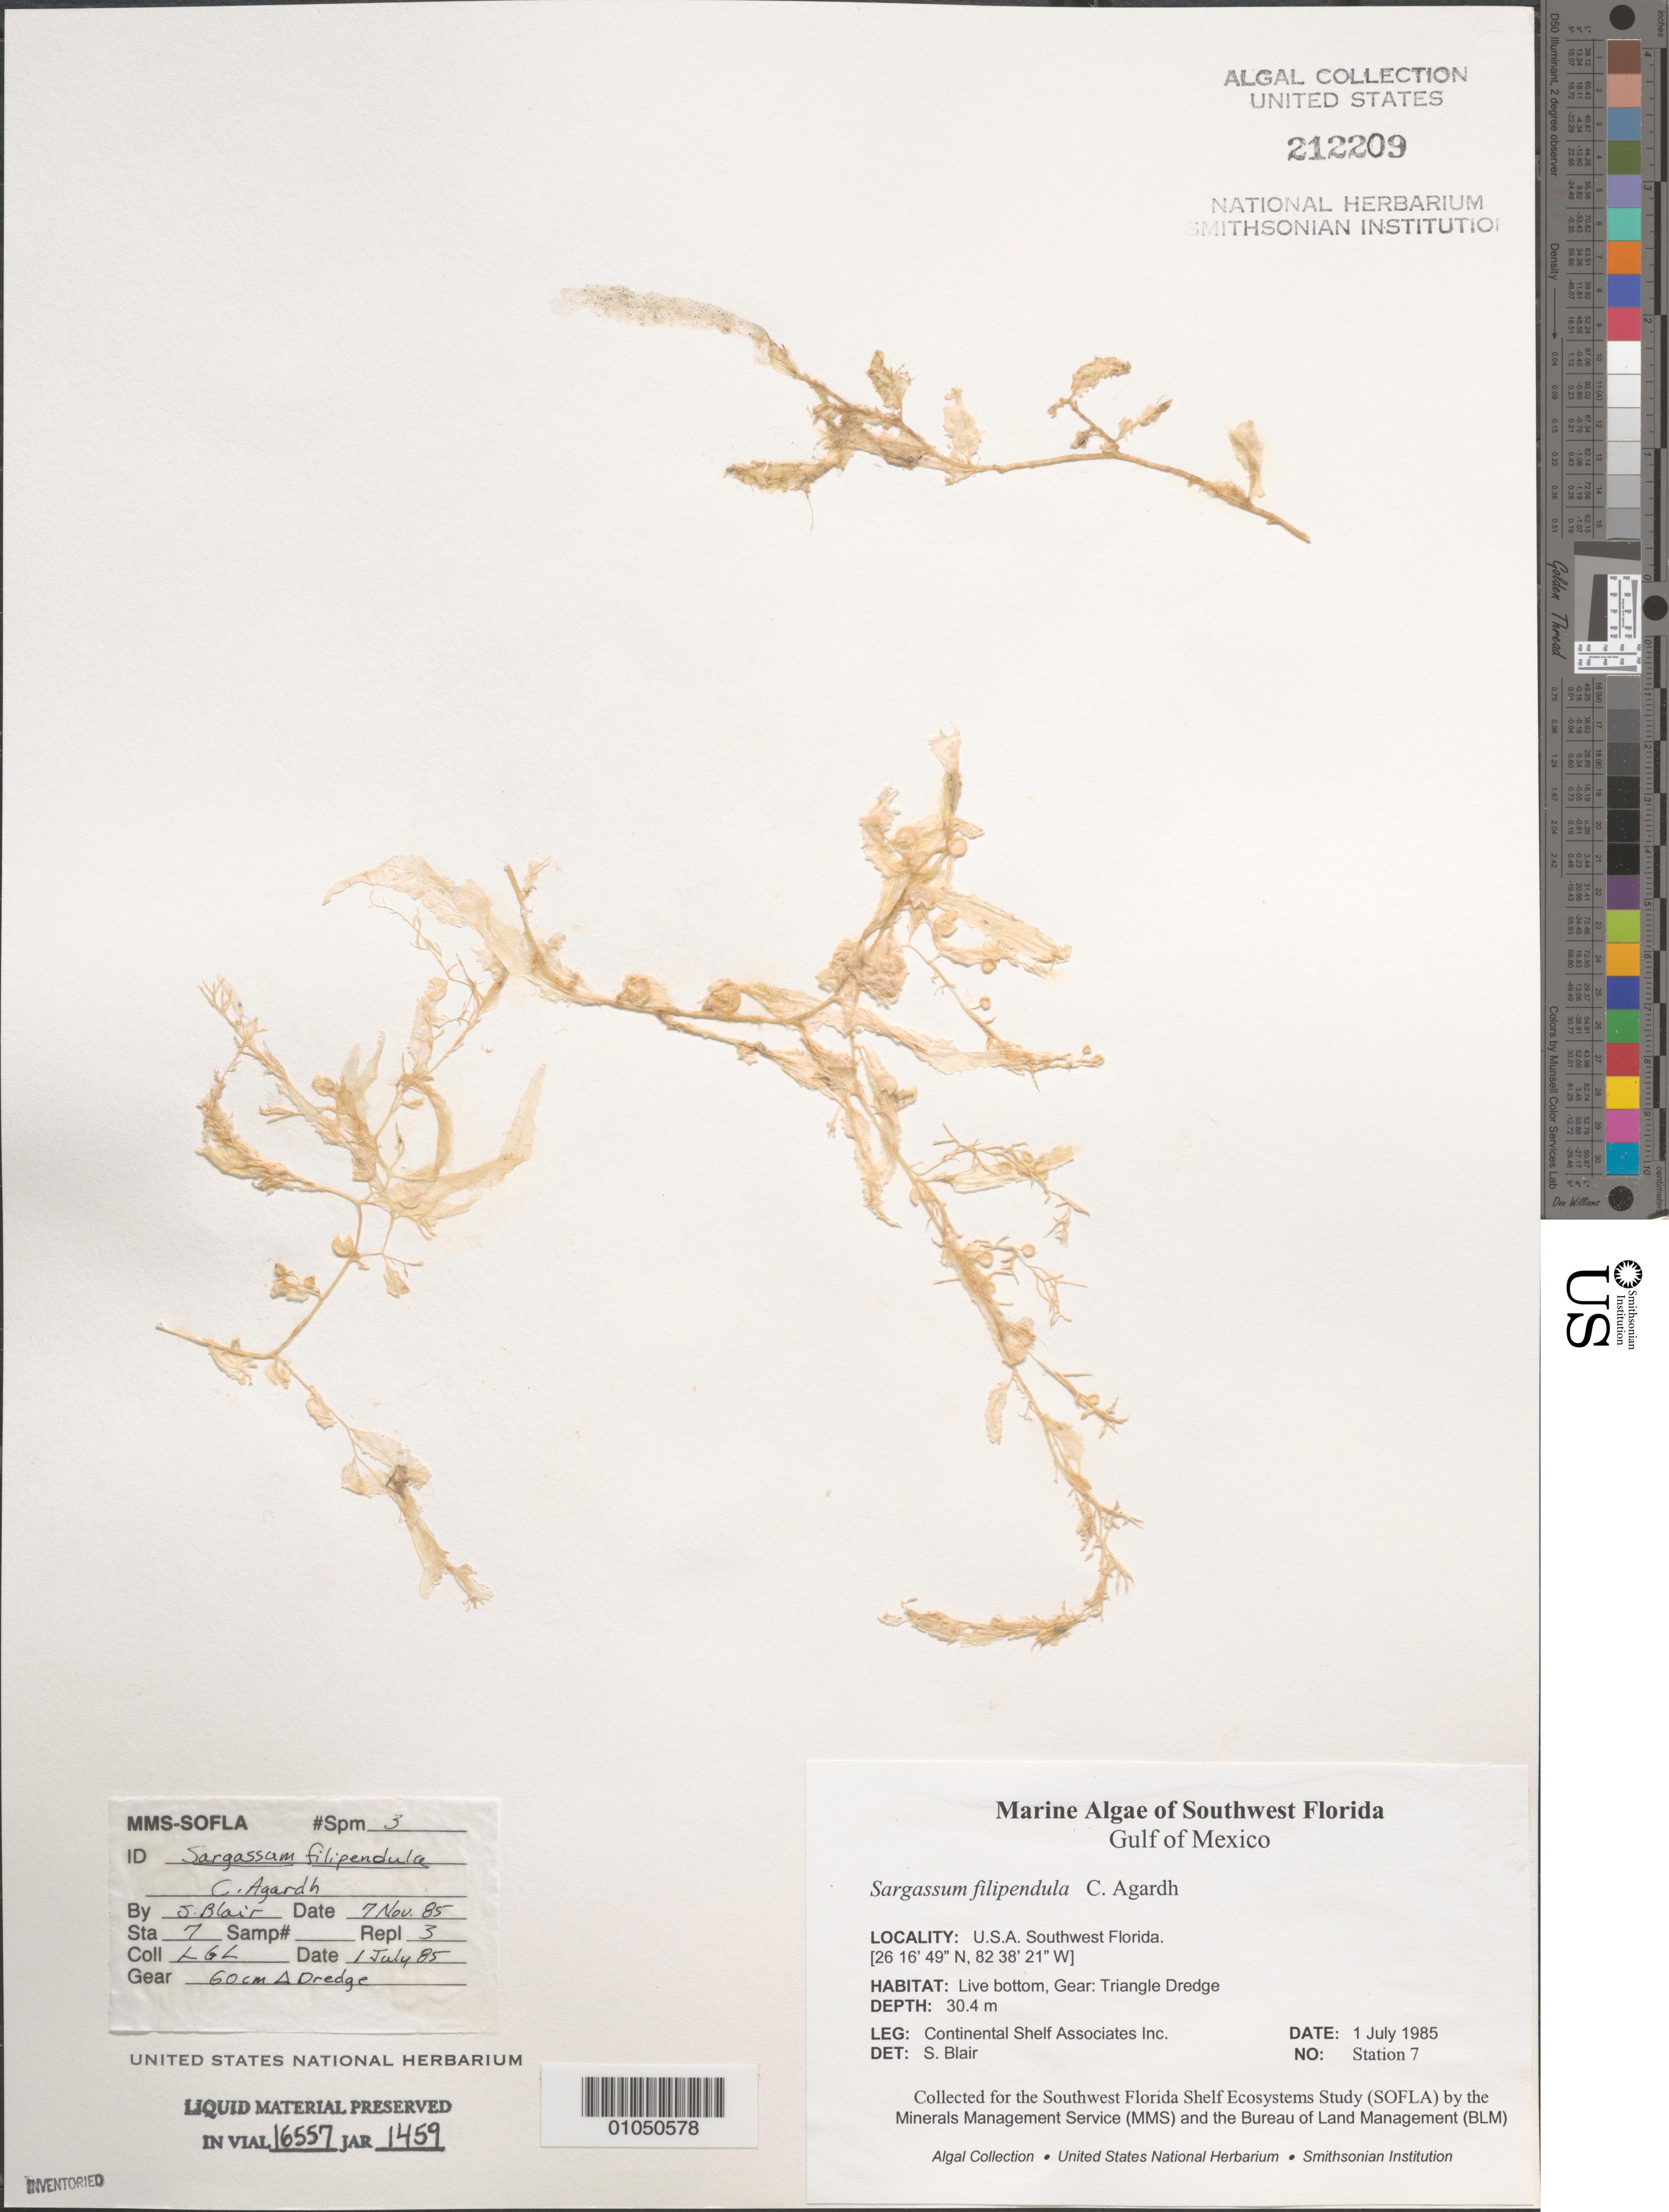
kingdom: Chromista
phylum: Ochrophyta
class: Phaeophyceae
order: Fucales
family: Sargassaceae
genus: Sargassum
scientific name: Sargassum filipendula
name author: C. Agardh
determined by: Blair, S. M.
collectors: Continental Shelf Associates Inc.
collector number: Station 7 Repl 2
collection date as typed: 01 Jul 1985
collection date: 1985-07-01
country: United States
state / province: Florida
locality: Gulf of Mexico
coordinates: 26 16'49"N, 82 38'21"W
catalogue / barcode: US 212209